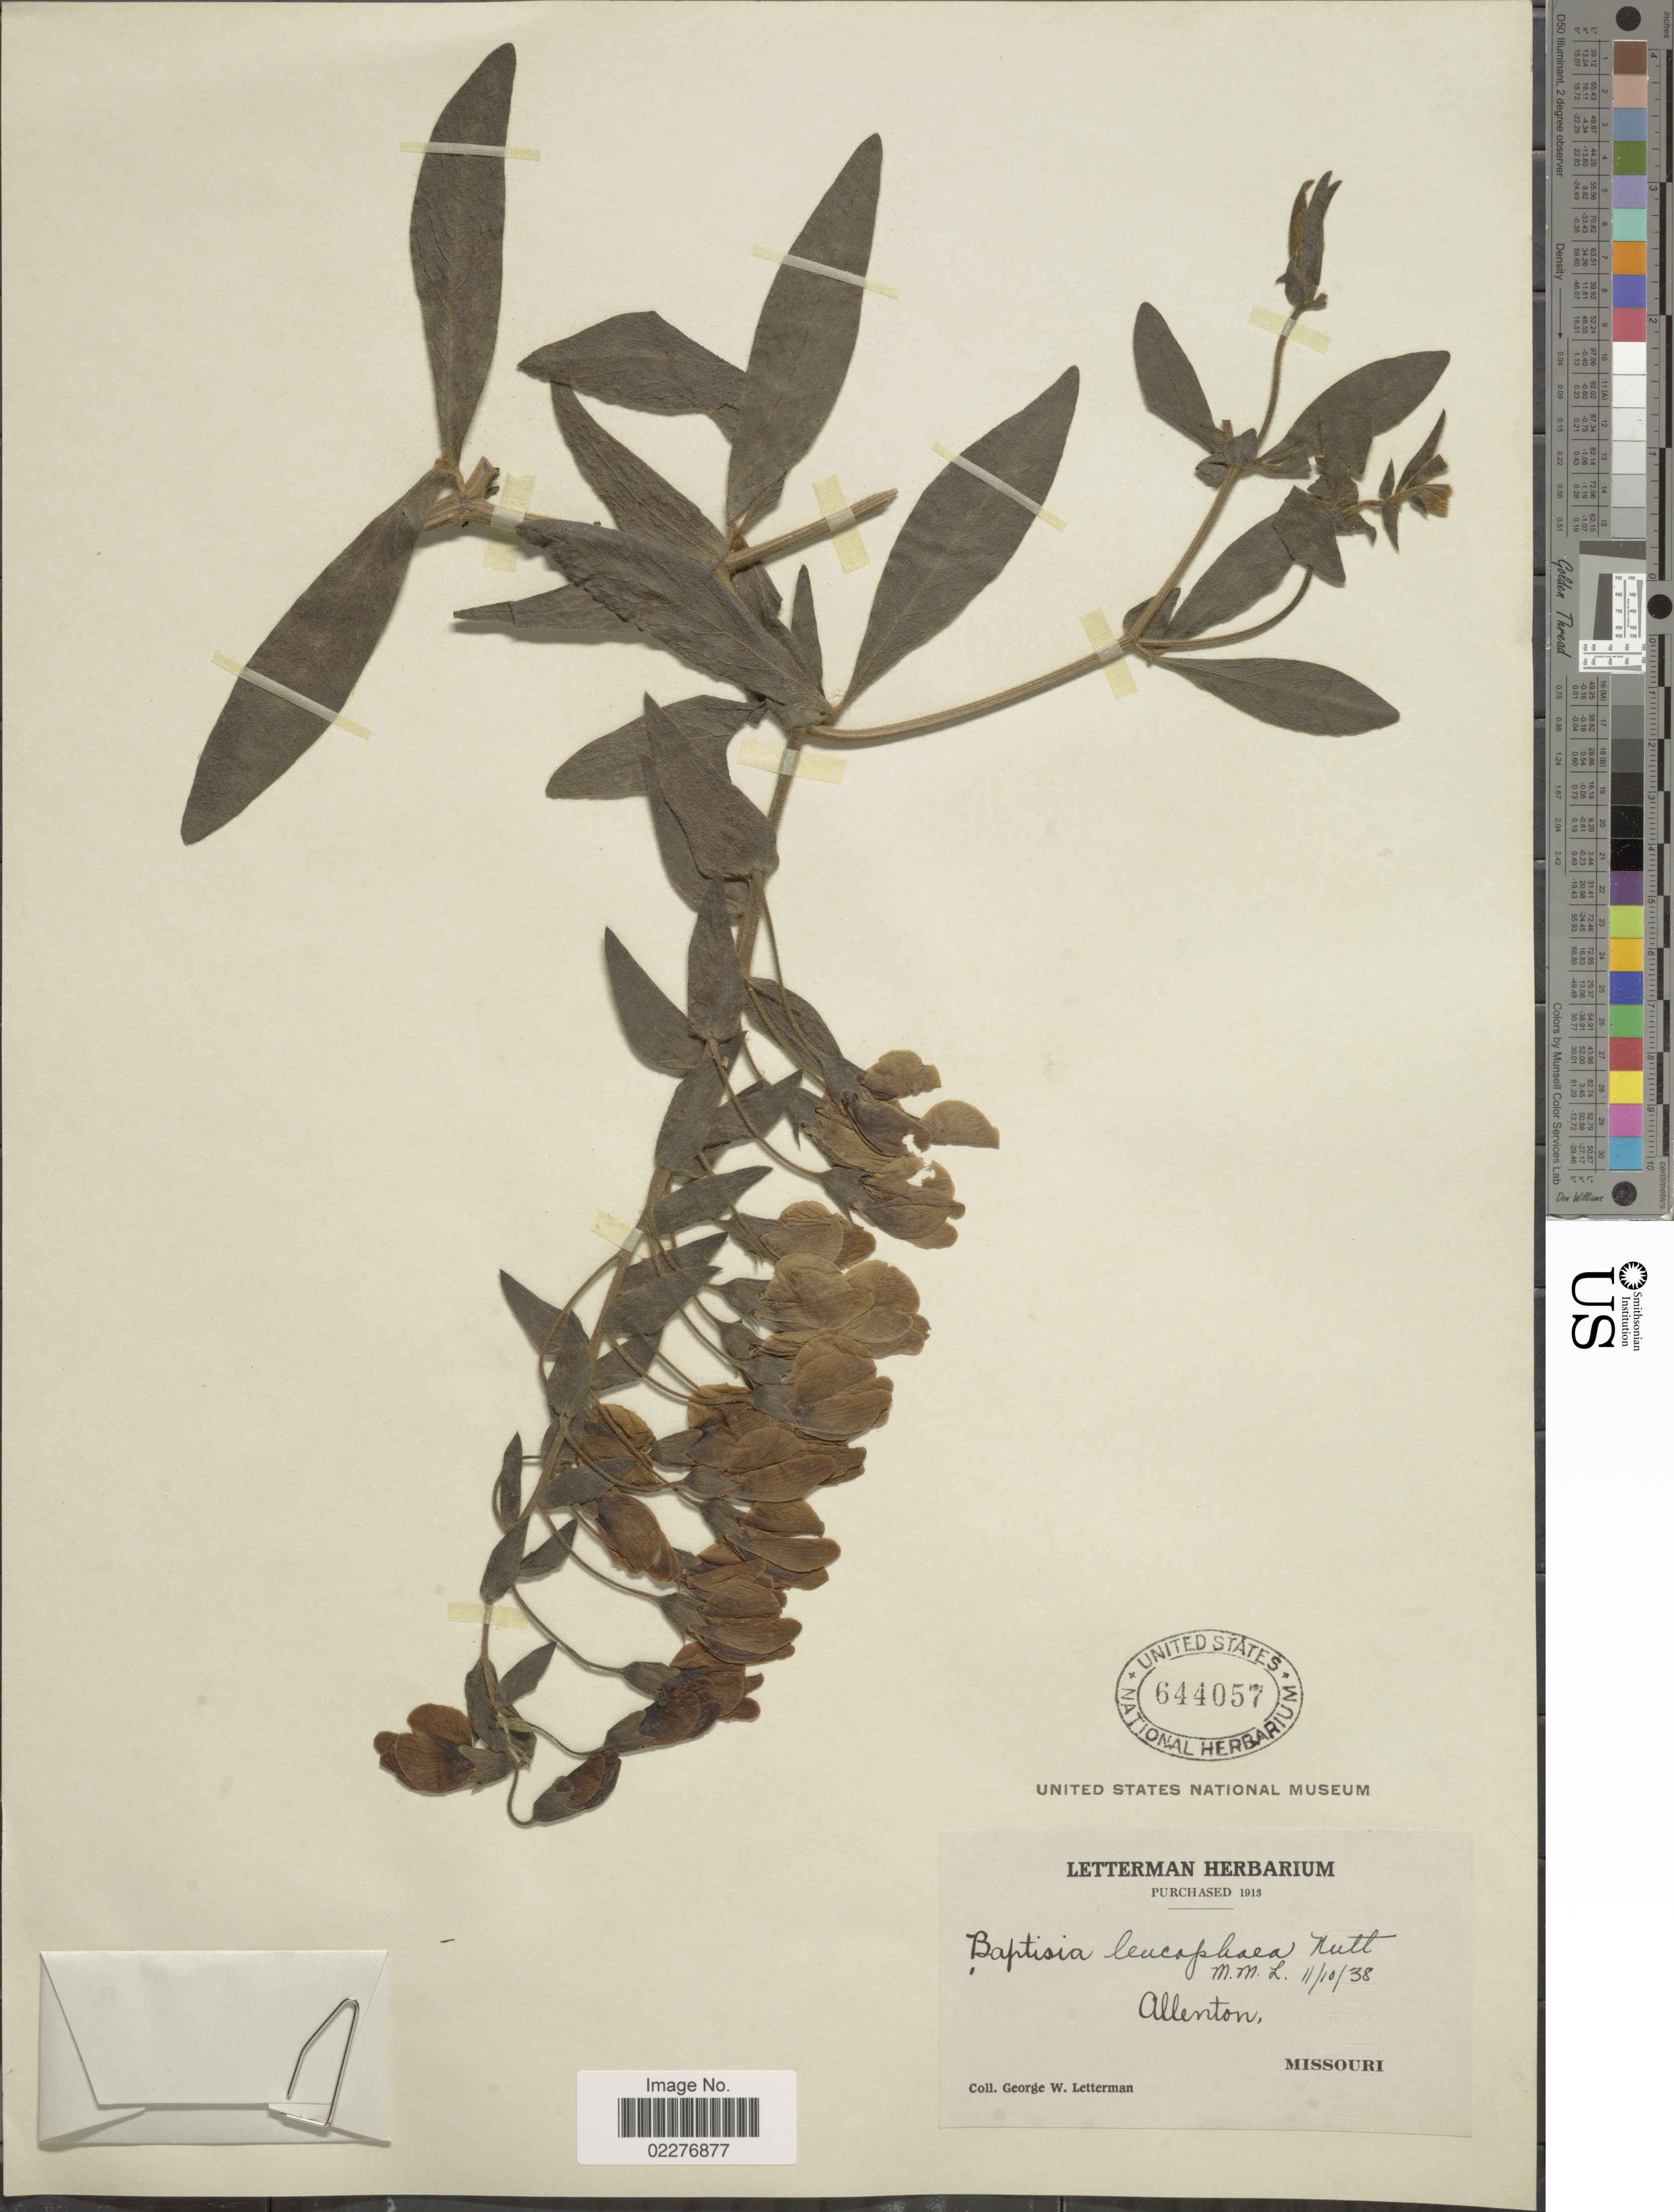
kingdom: Plantae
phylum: Tracheophyta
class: Magnoliopsida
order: Fabales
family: Fabaceae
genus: Baptisia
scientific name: Baptisia leucophaea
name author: Nutt.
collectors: G. W. Letterman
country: United States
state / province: Missouri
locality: Allenton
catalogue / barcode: US 644057